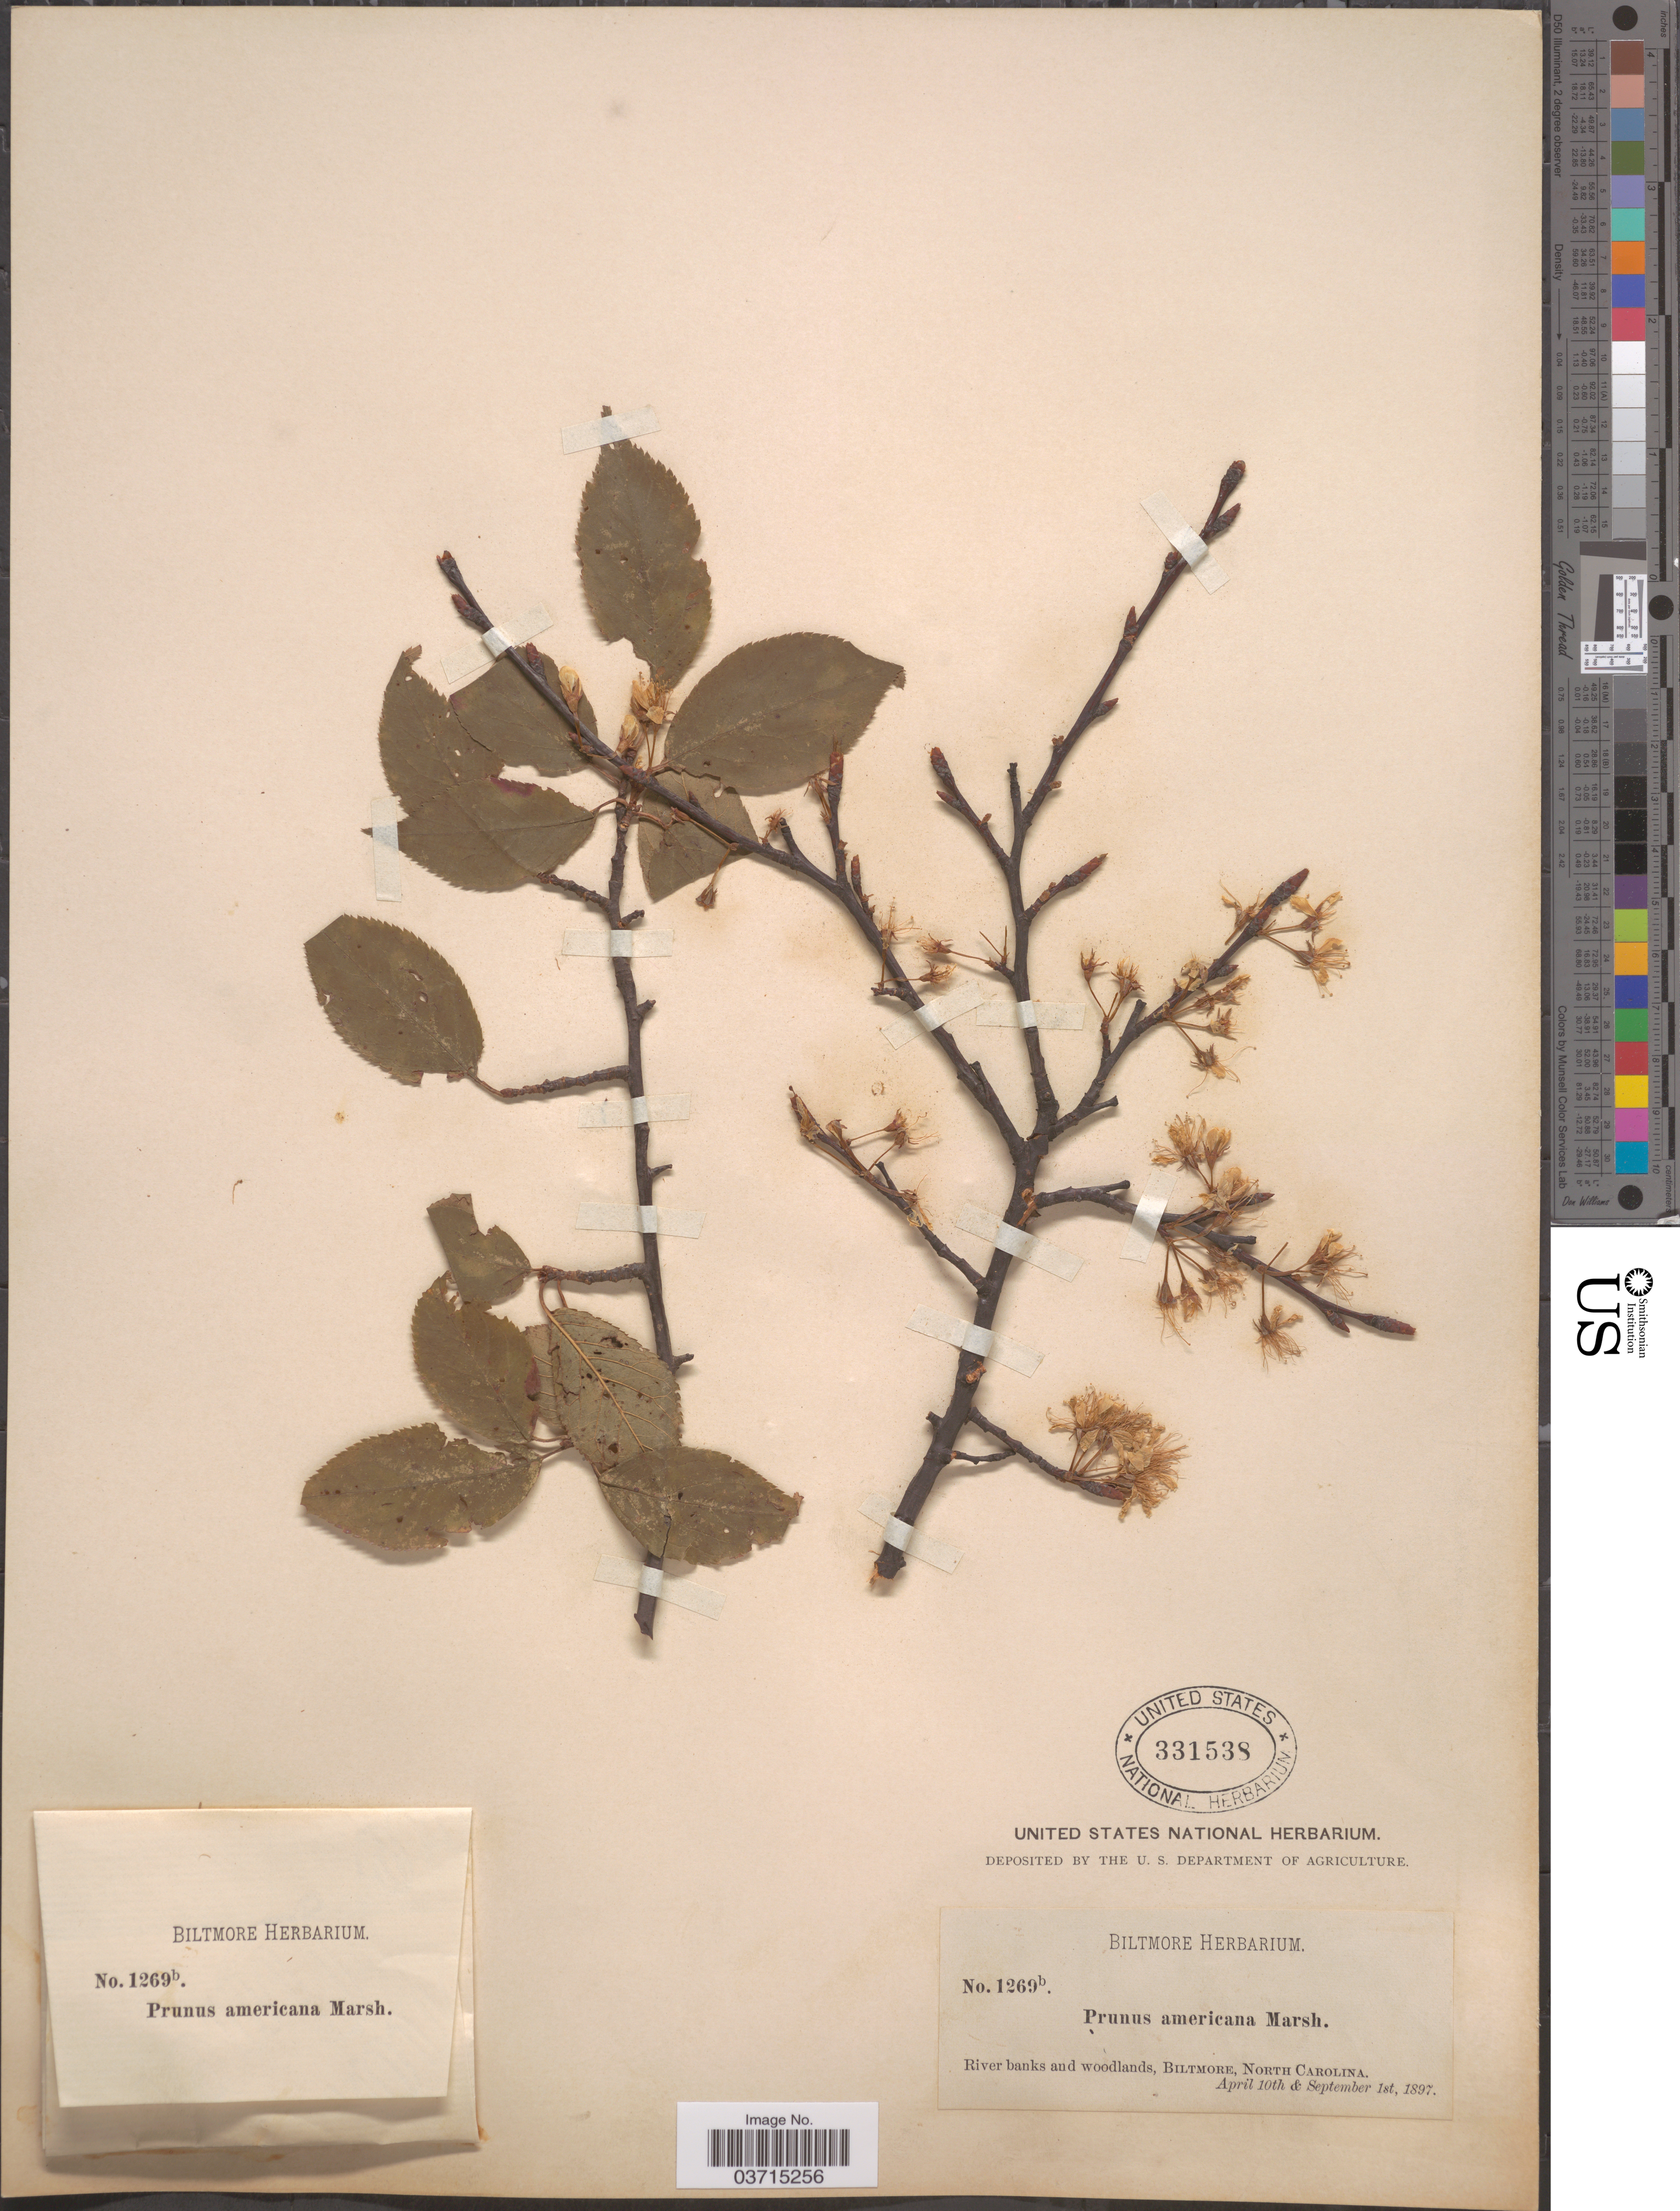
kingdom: Plantae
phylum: Tracheophyta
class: Magnoliopsida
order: Rosales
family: Rosaceae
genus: Prunus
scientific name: Prunus americana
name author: Marshall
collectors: ex herb. Biltmore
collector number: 1269b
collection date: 1897-04-10/1897-09-01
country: United States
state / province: North Carolina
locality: Biltmore.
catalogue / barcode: US 331538